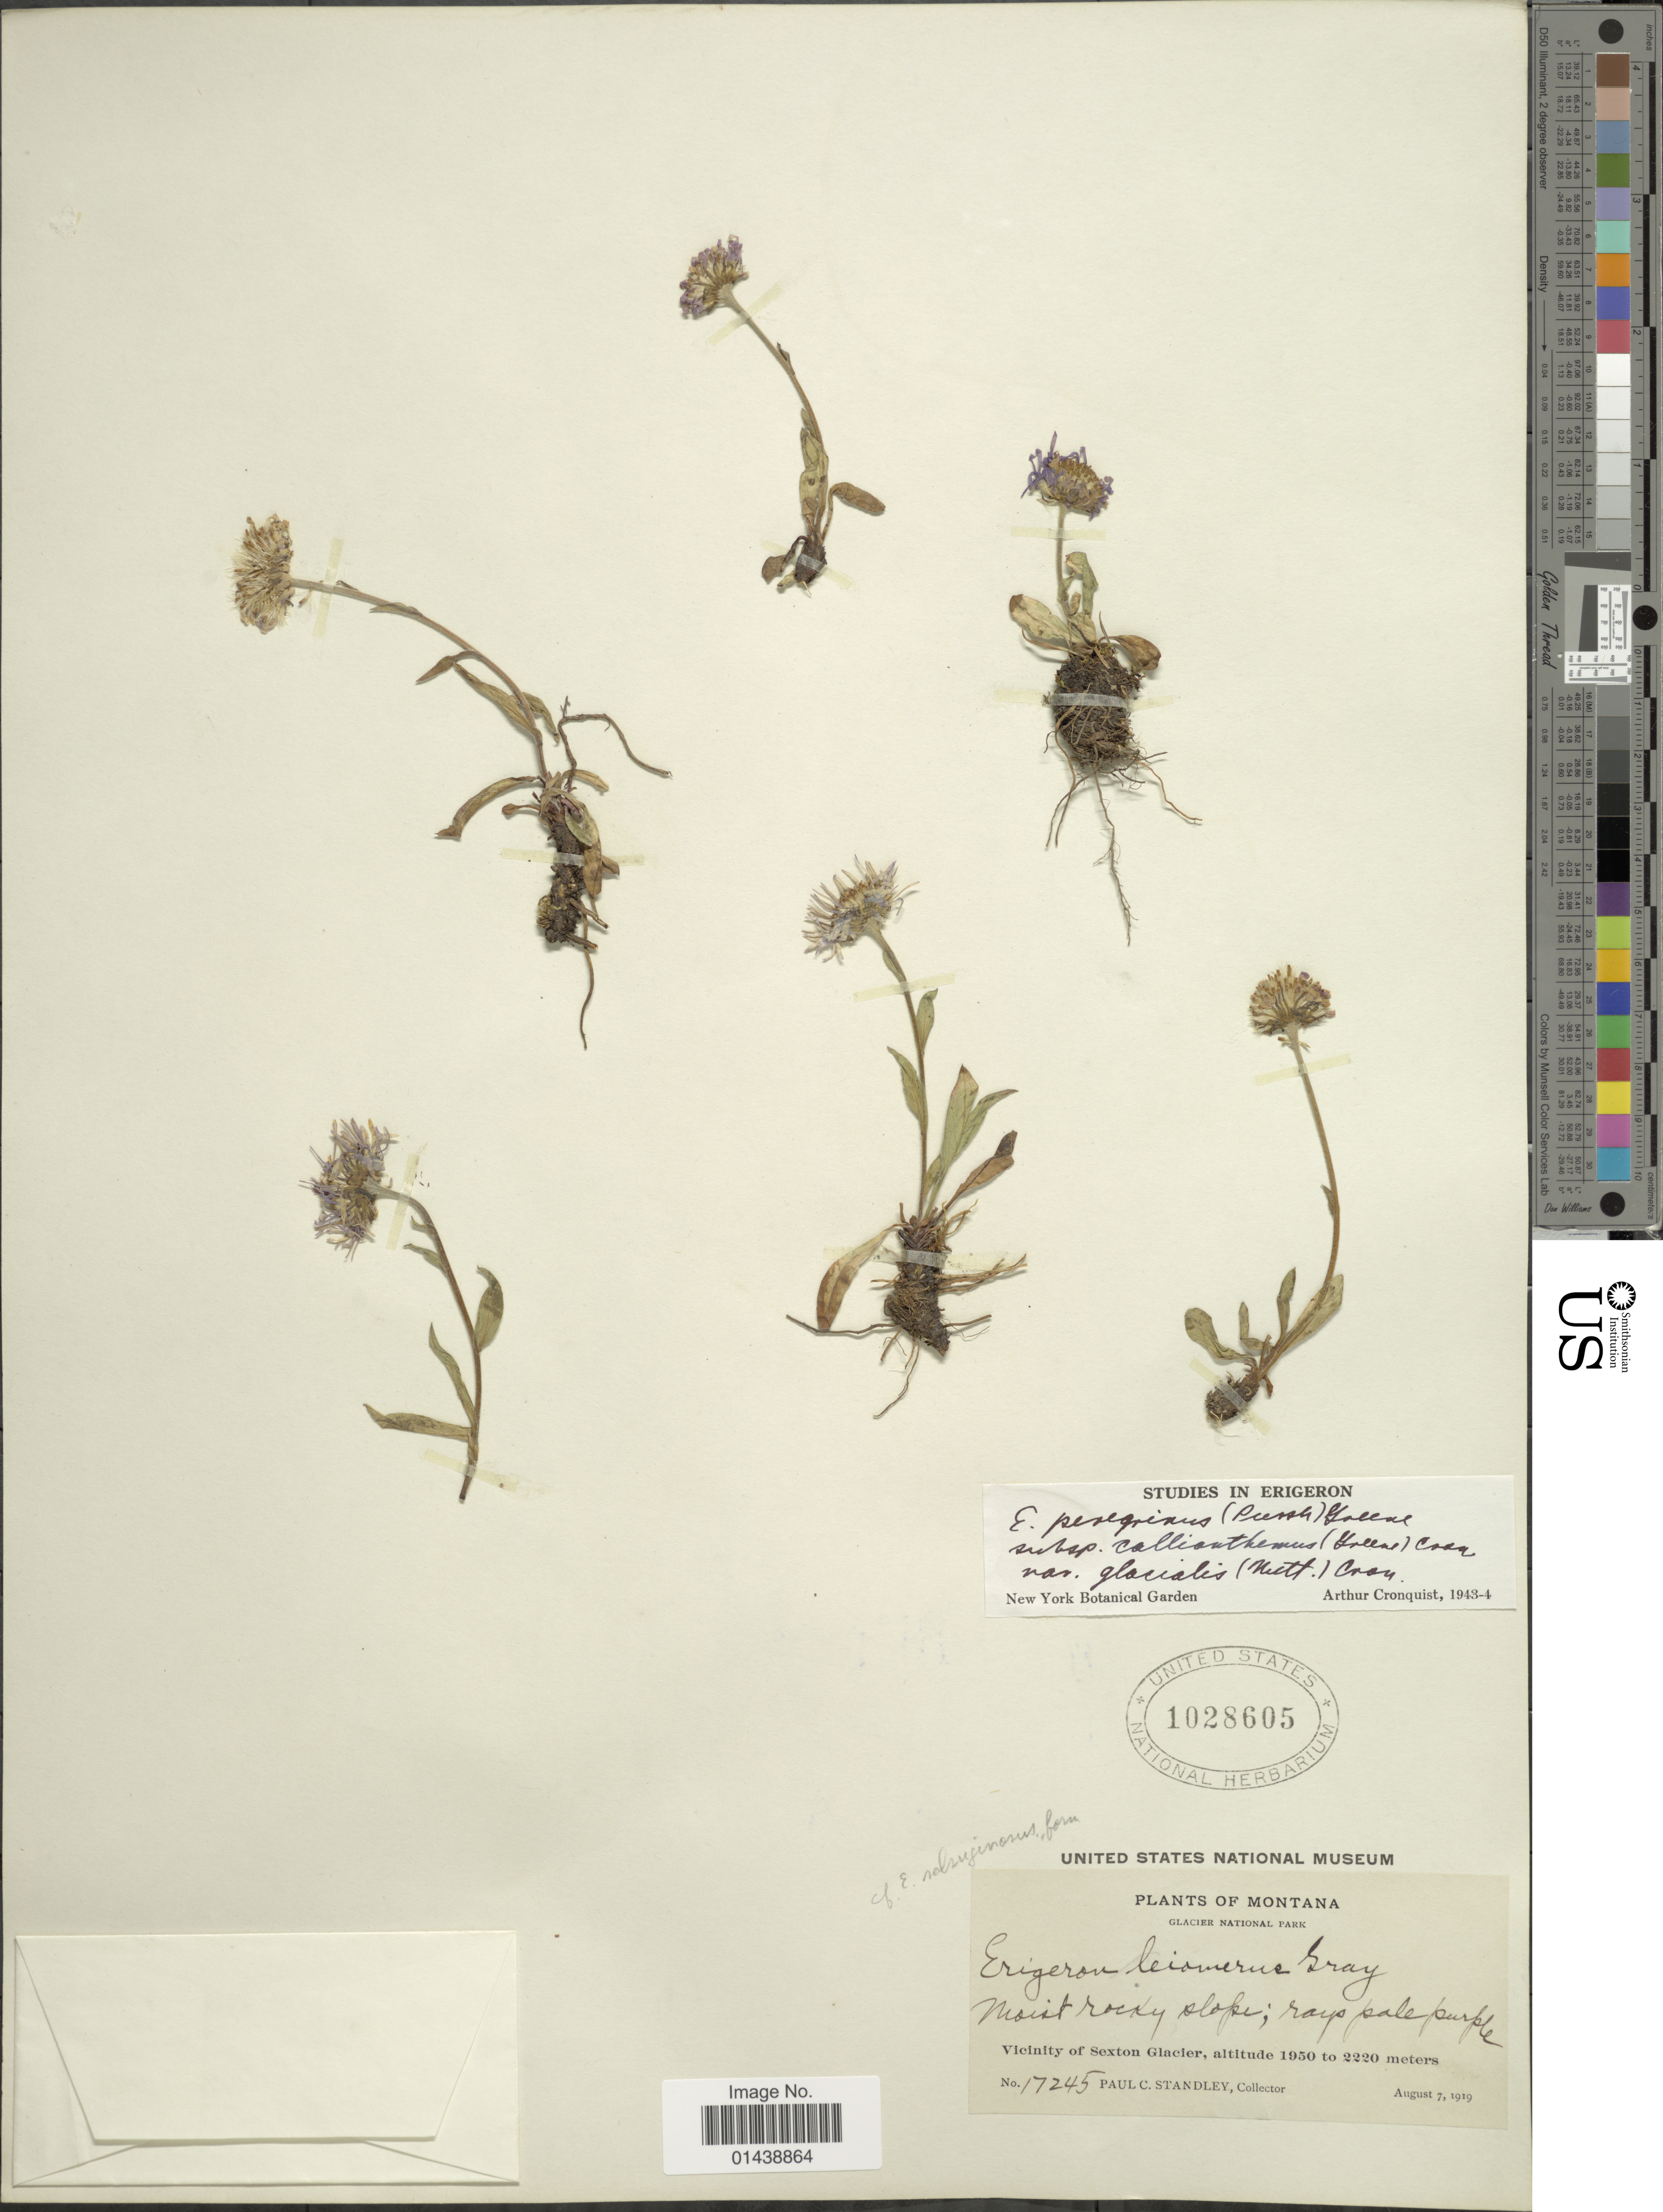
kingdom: Plantae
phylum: Tracheophyta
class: Magnoliopsida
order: Asterales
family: Asteraceae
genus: Erigeron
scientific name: Erigeron peregrinus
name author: (Banks ex Pursh) Greene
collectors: P. C. Standley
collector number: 17245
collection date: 1919-08-07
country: United States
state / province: Montana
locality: Glacier National Park. Vicinity of Sexton Glacier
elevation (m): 1950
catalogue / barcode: US 1028605